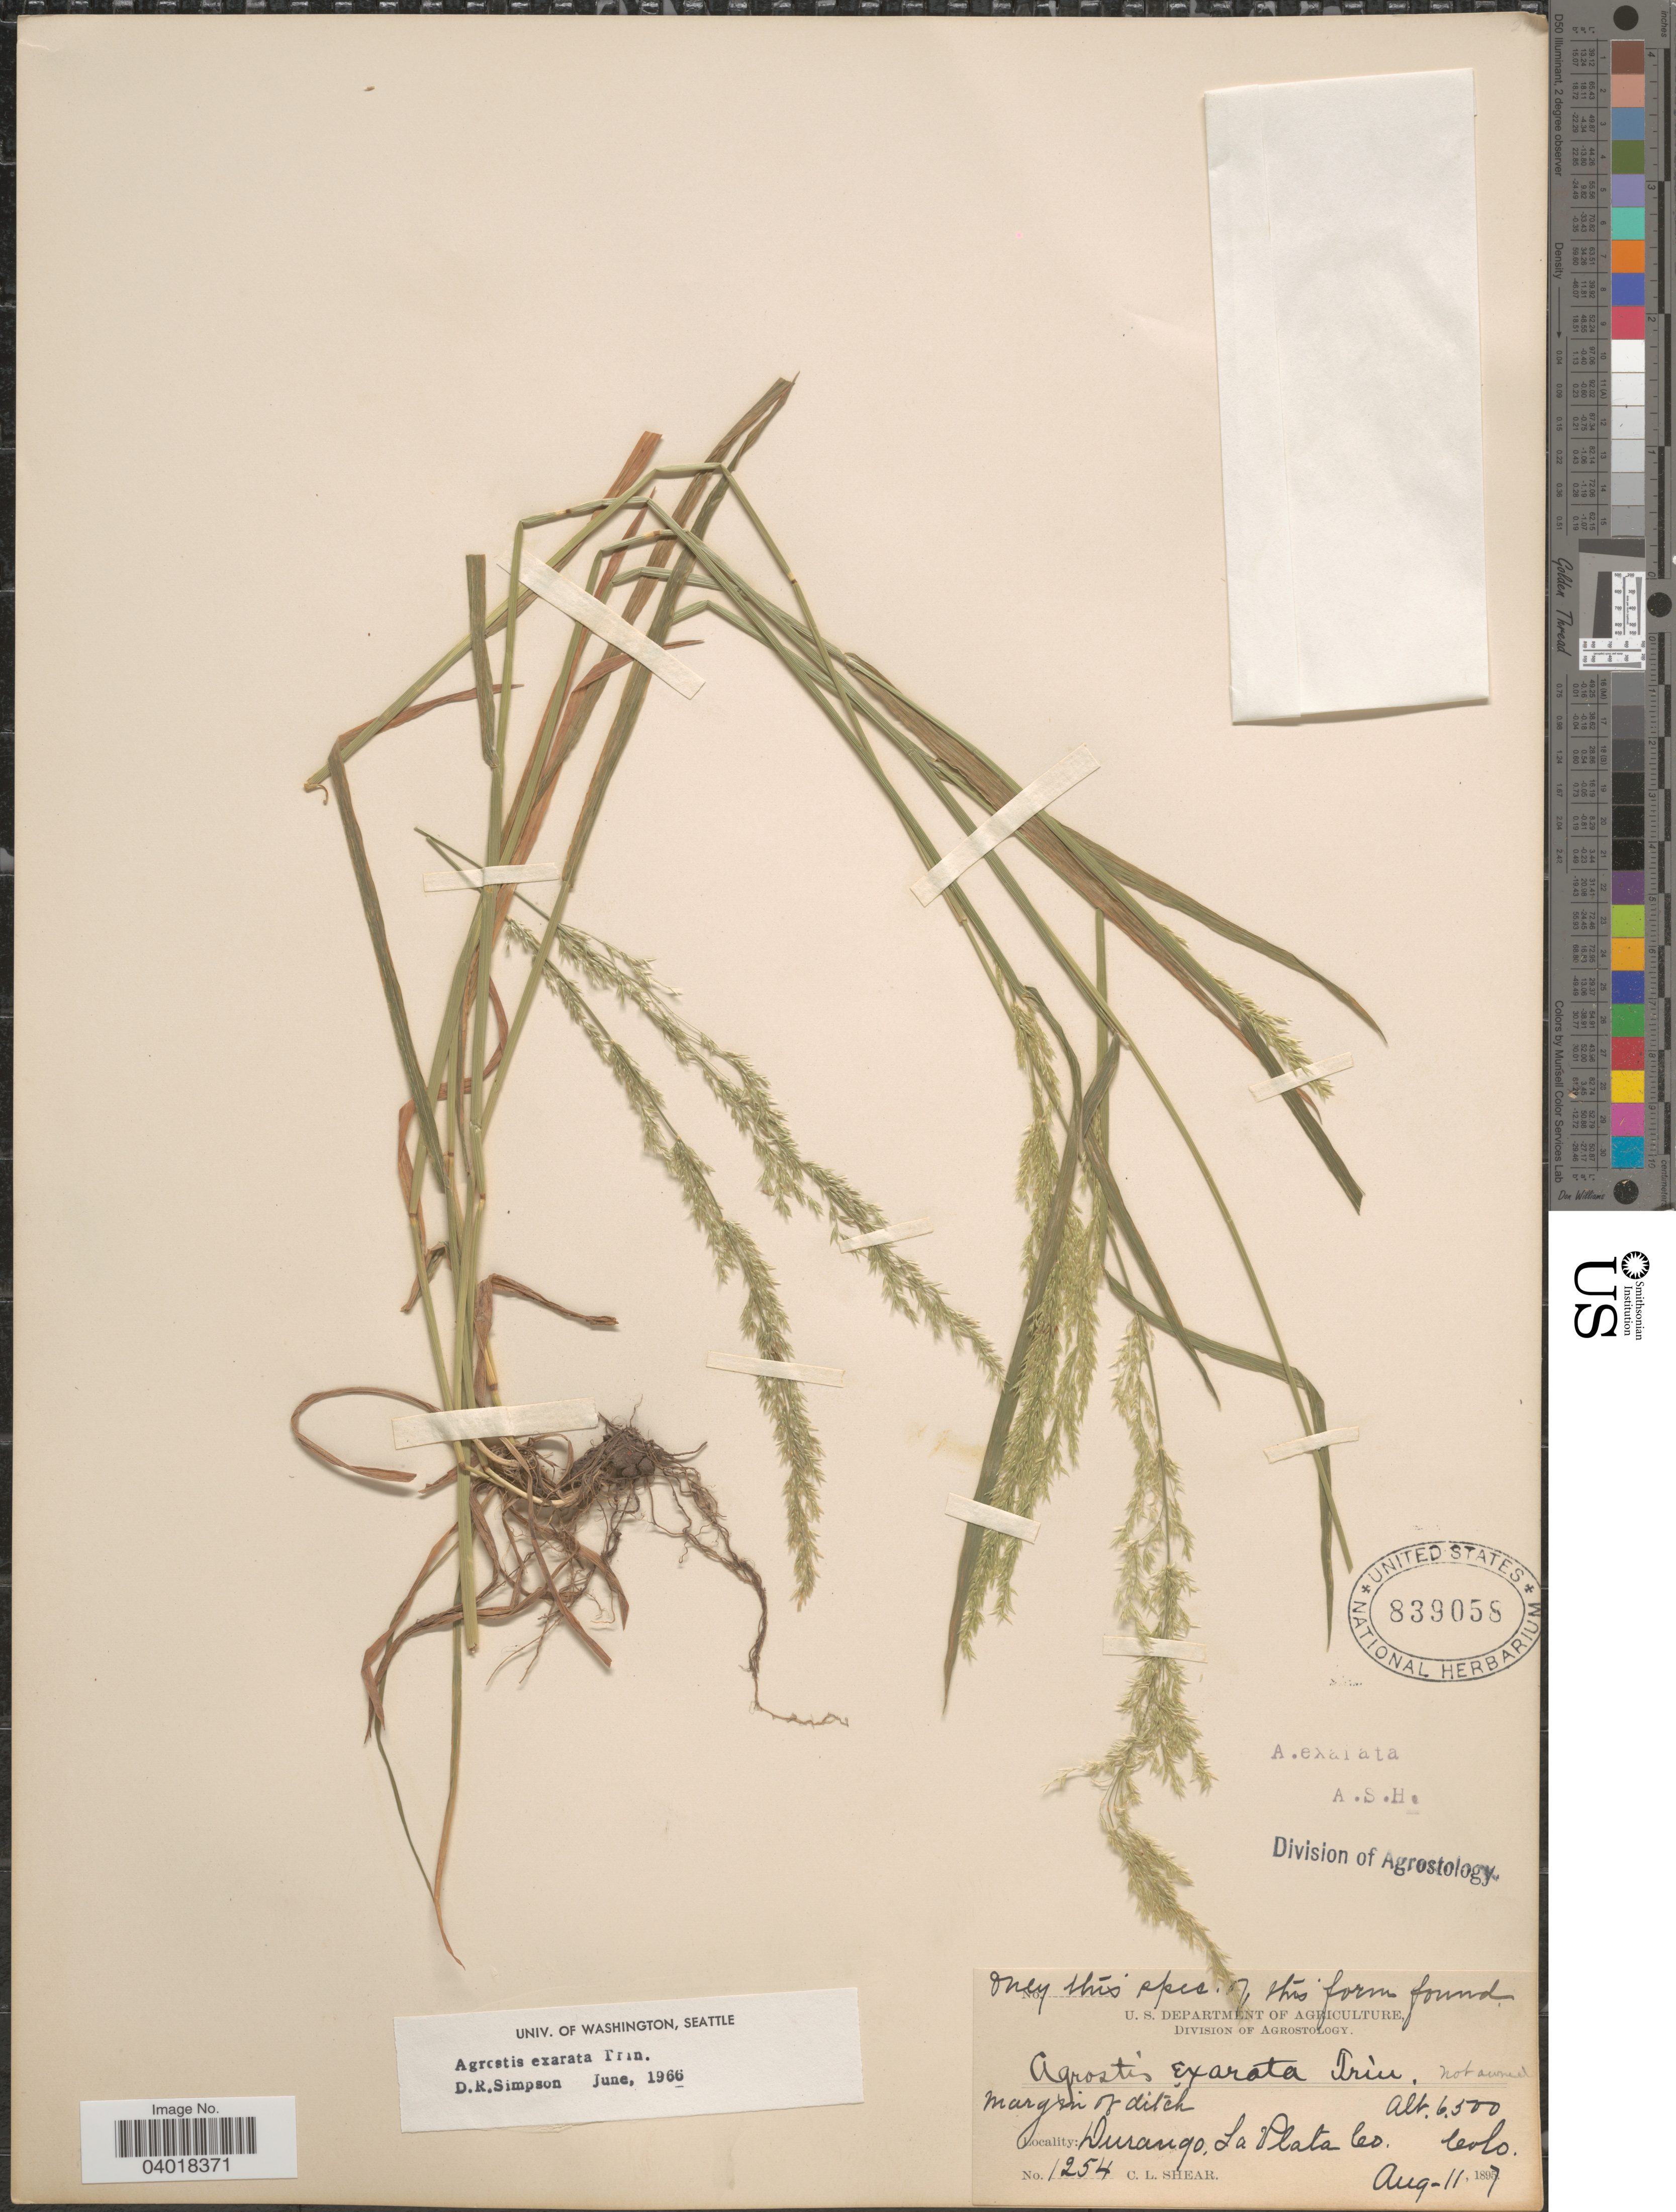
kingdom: Plantae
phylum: Tracheophyta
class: Liliopsida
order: Poales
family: Poaceae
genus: Agrostis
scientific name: Agrostis exarata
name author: Trin.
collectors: C. L. Shear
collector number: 1254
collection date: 1897-08-11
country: United States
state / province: Colorado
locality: Durango, La Plata Co.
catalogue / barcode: US 839058